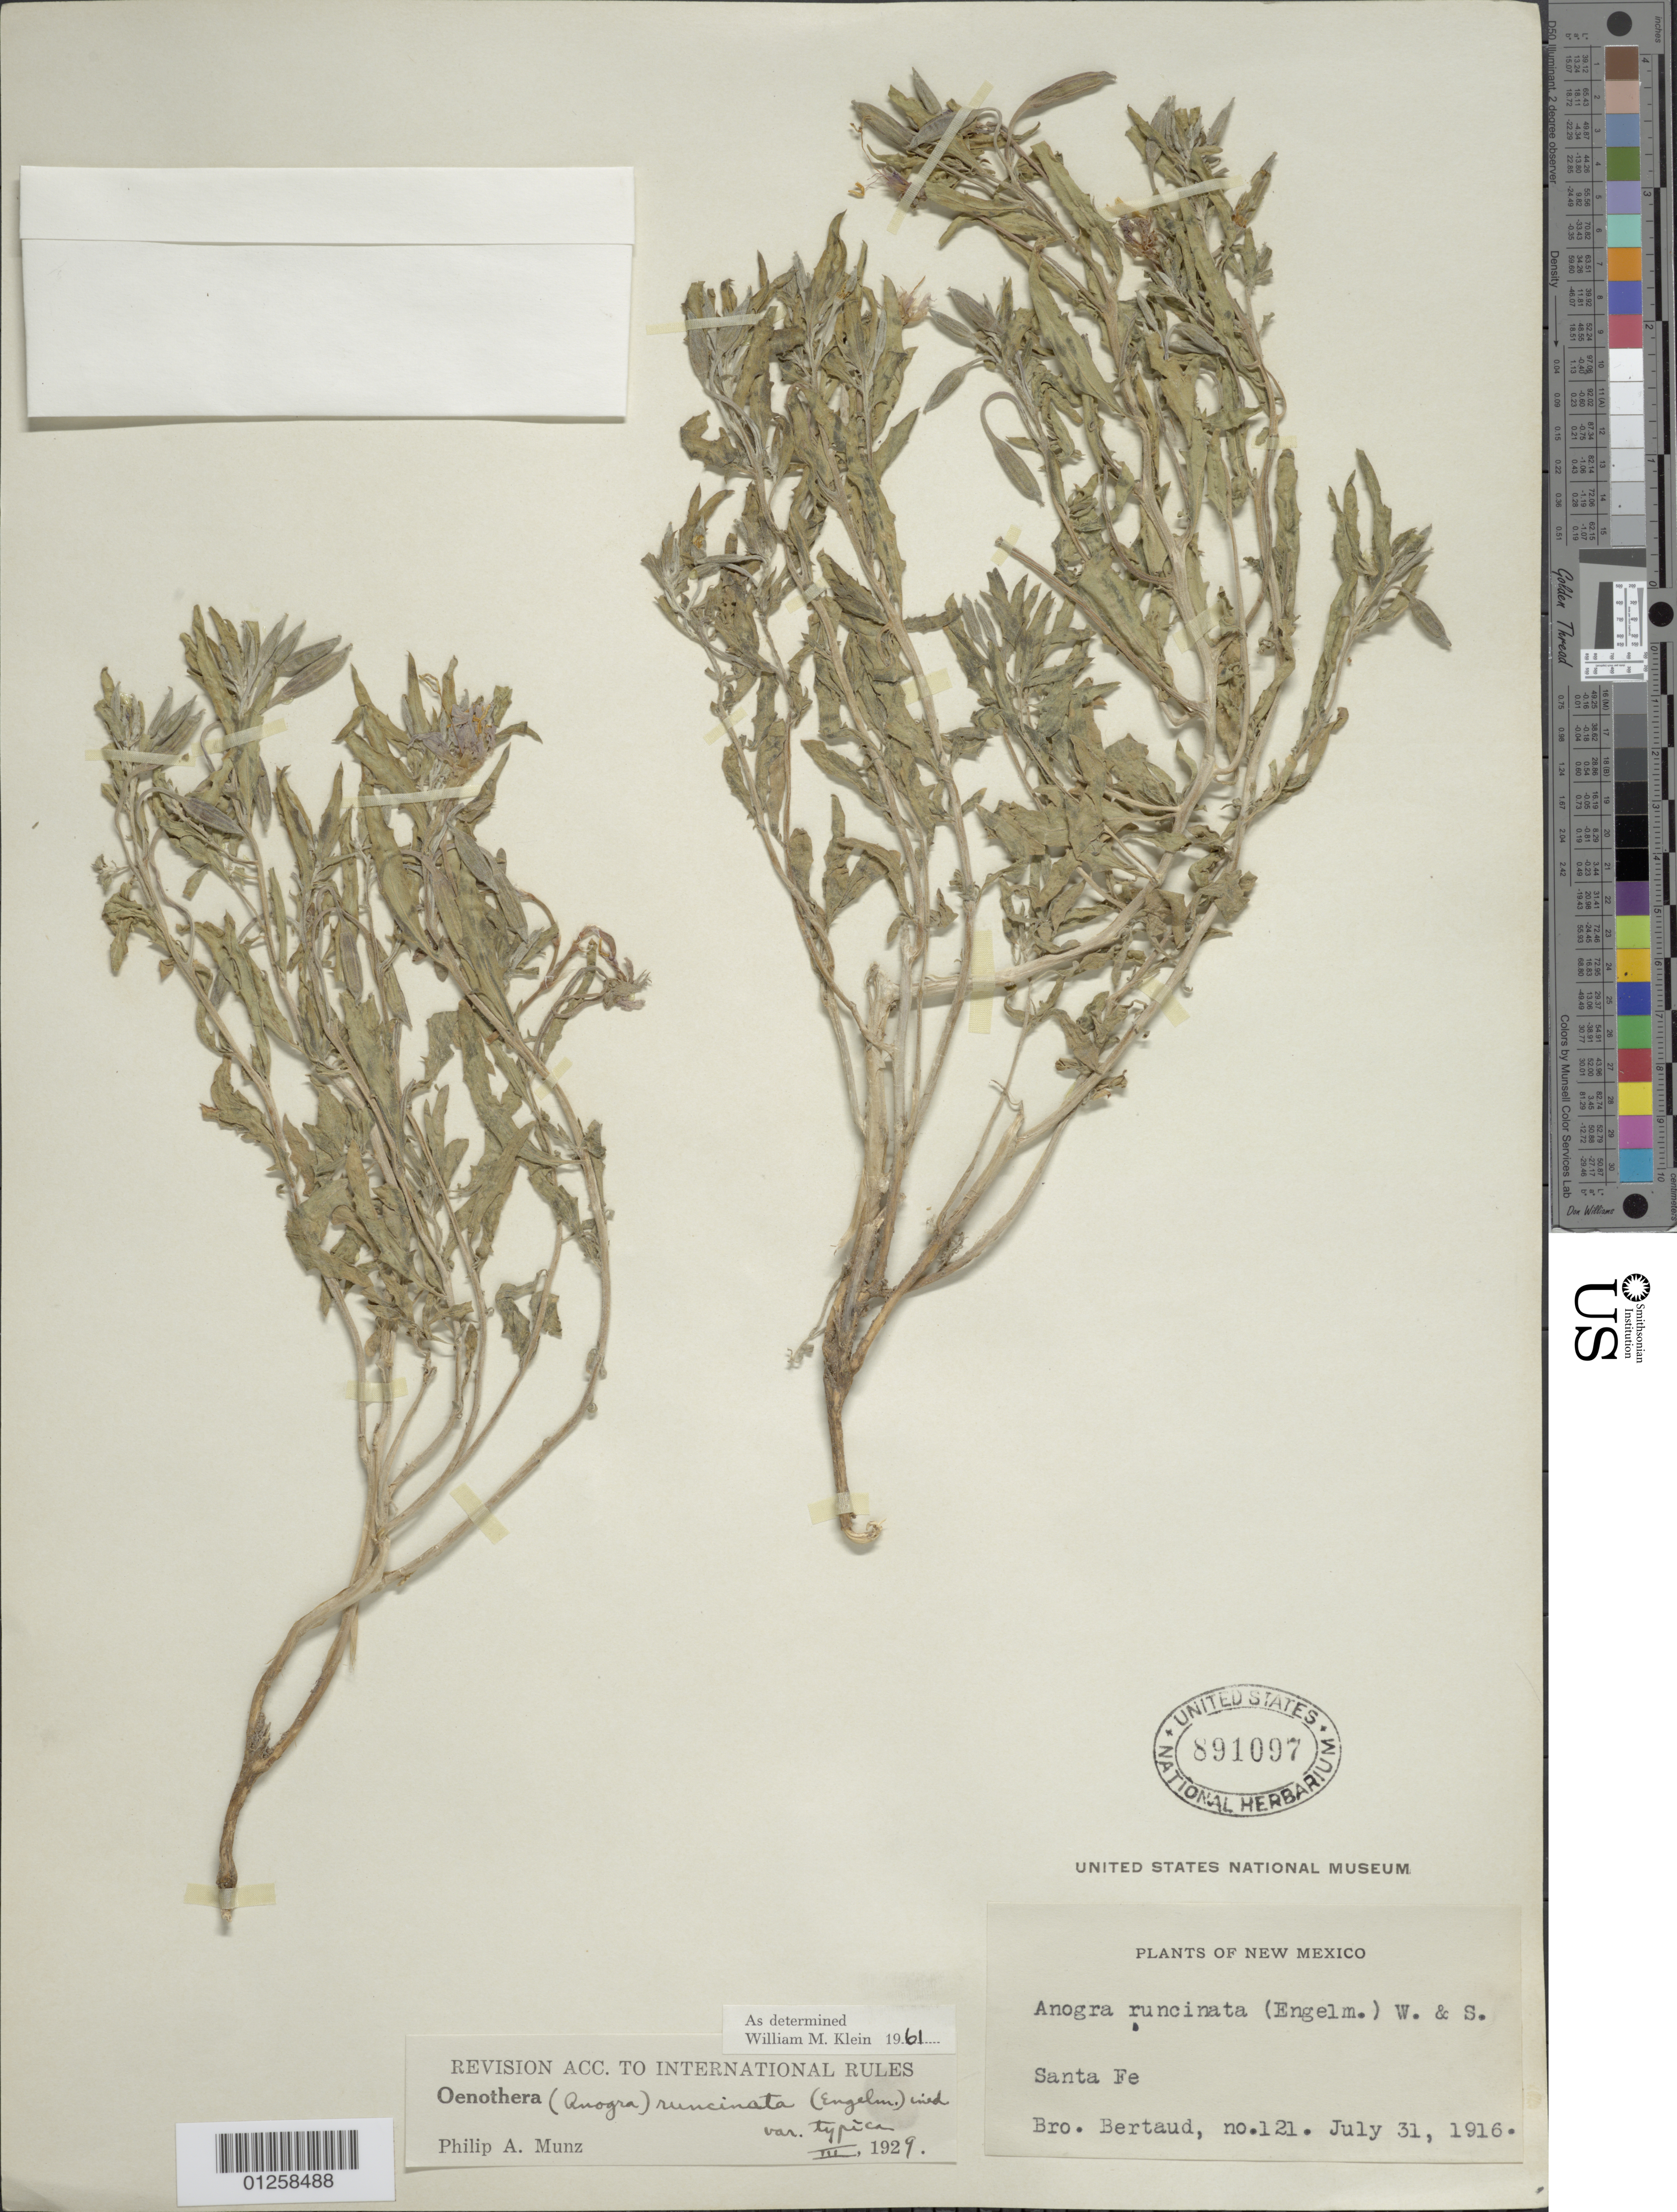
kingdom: Plantae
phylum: Tracheophyta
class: Magnoliopsida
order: Myrtales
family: Onagraceae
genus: Oenothera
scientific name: Oenothera pallida subsp. runcinata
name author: (Engelm.) Munz & W.M. Klein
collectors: Bro. Bertaud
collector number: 121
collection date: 1916-07-31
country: United States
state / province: New Mexico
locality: Santa Fe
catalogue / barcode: US 891097